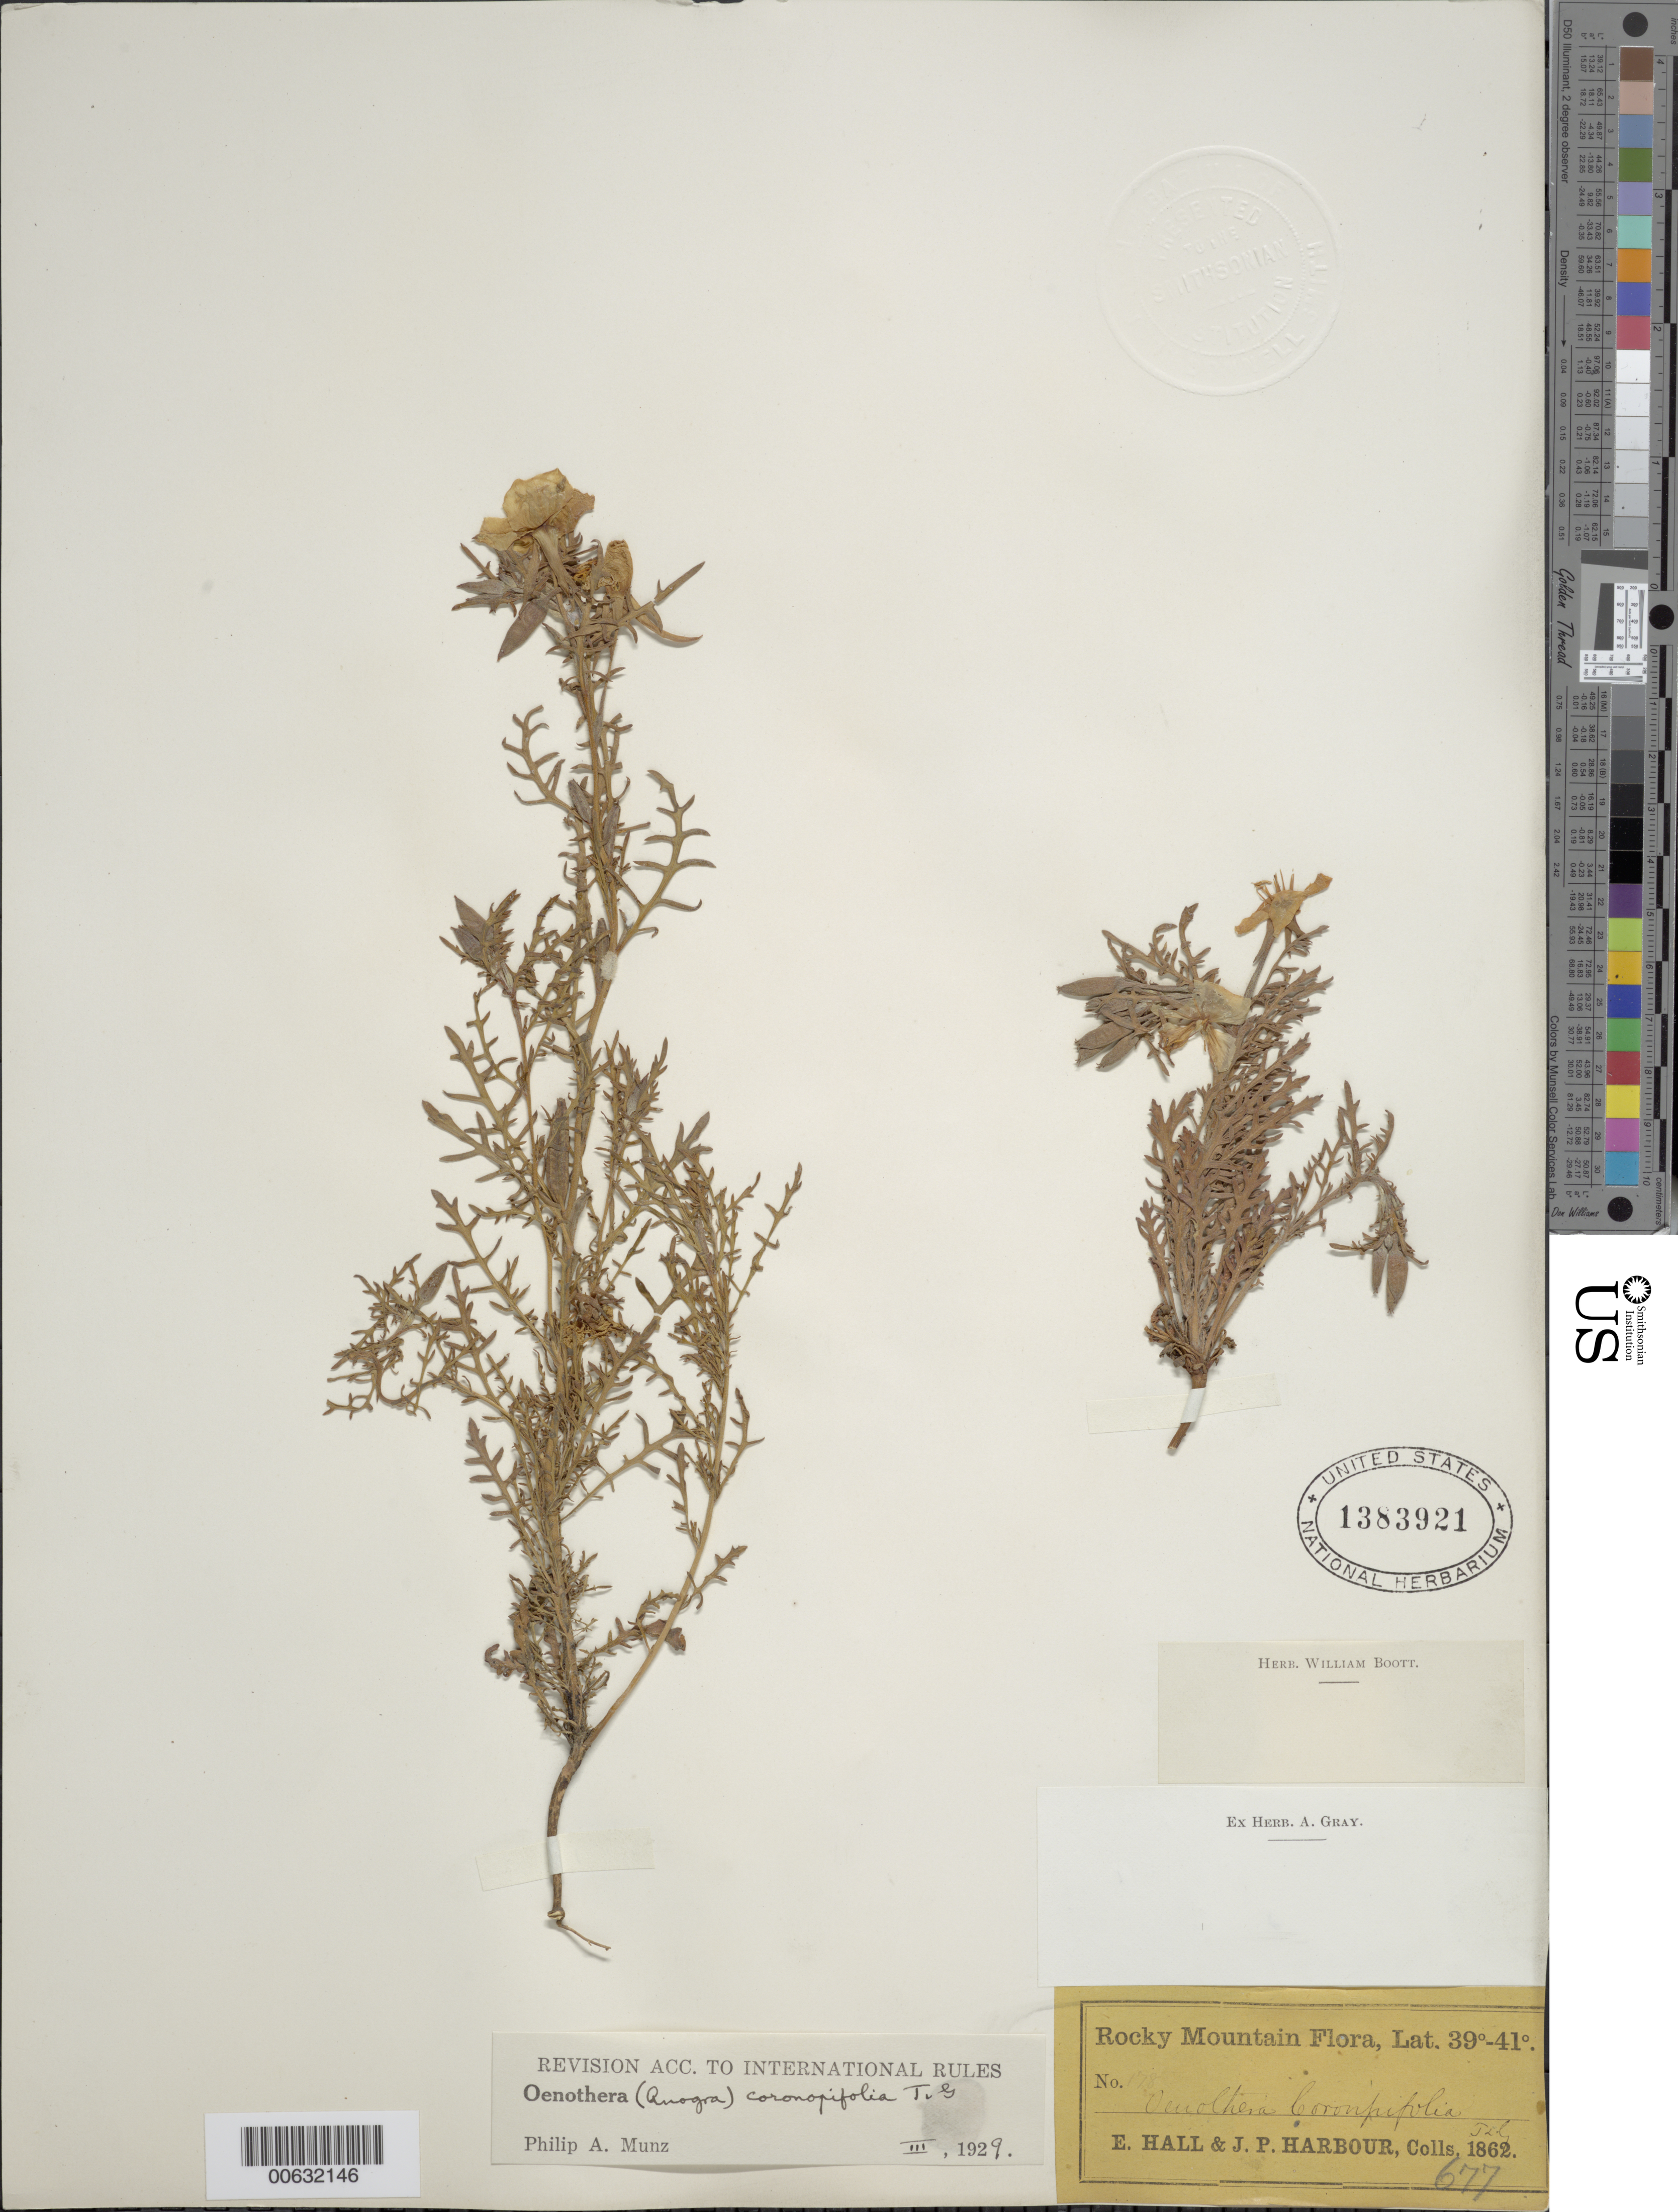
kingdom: Plantae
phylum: Tracheophyta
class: Magnoliopsida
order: Myrtales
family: Onagraceae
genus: Oenothera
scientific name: Oenothera coronopifolia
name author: Torr. & A. Gray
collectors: E. Hall & J. Harbour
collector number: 178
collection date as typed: Jul 1861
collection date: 1861-07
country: United States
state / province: Colorado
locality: Rocky Mtns. Flora, Lat. 39 - 41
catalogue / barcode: US 1383921